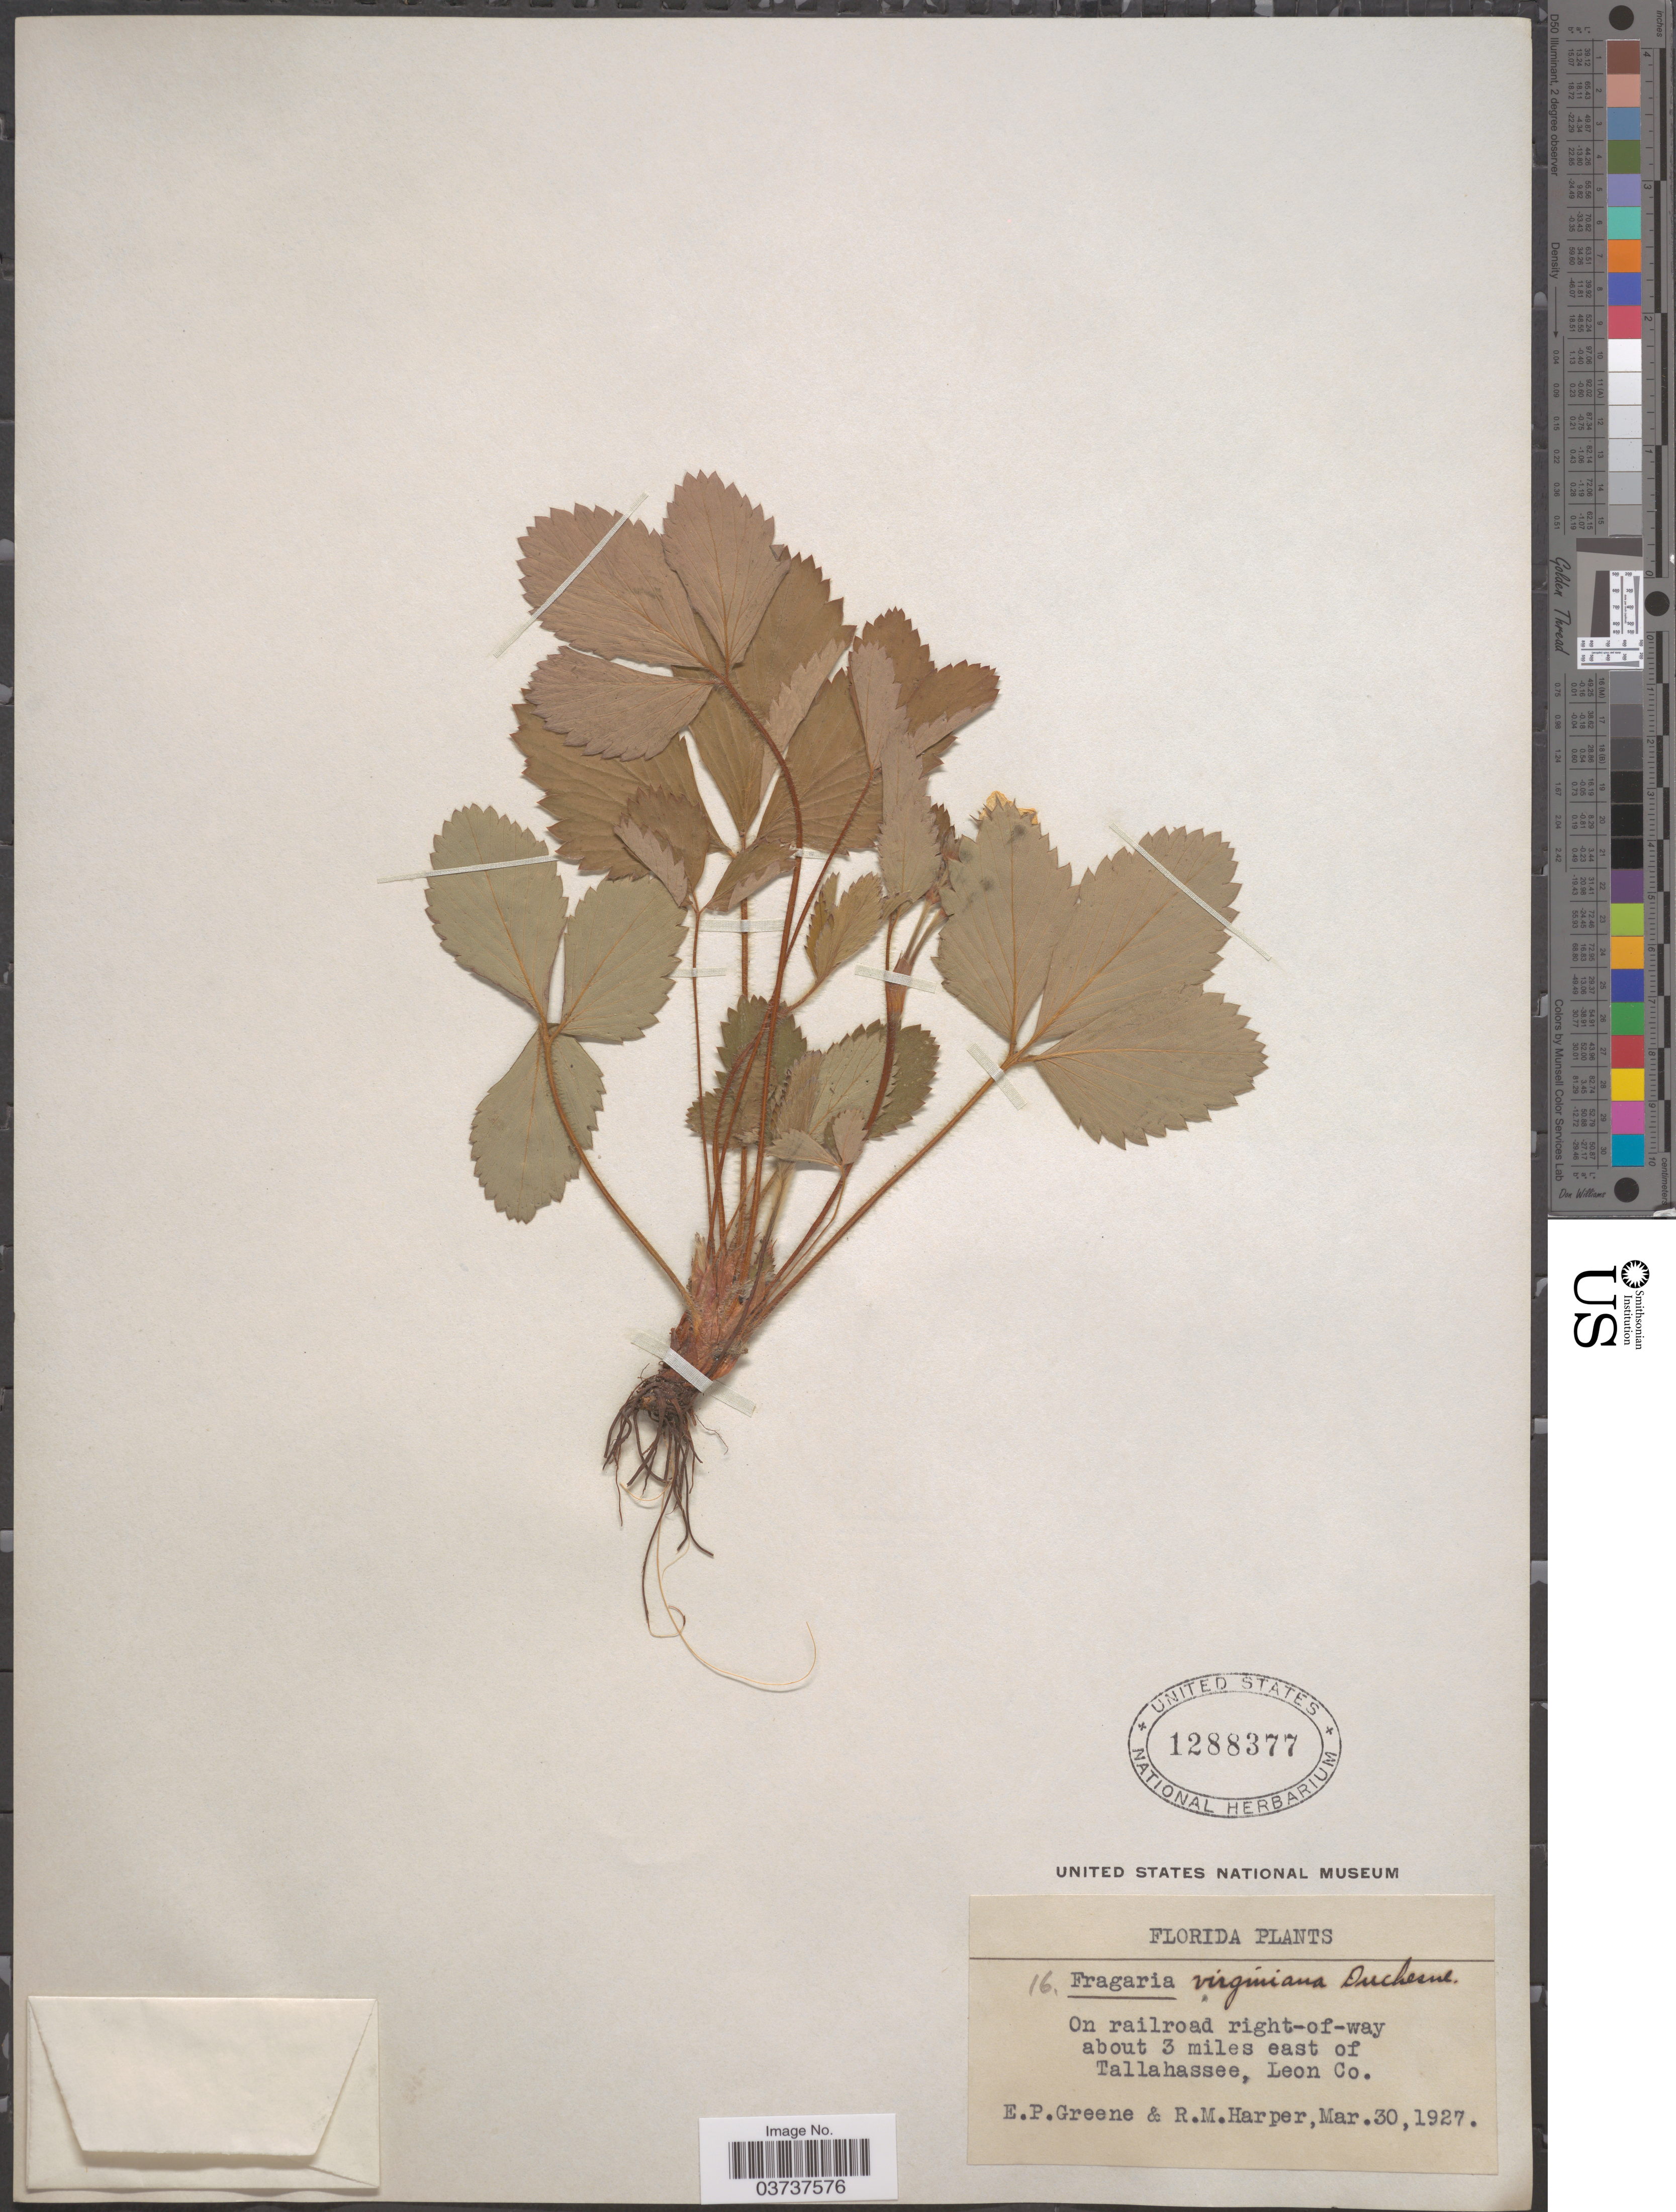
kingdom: Plantae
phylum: Tracheophyta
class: Magnoliopsida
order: Rosales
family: Rosaceae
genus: Fragaria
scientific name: Fragaria virginiana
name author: Mill.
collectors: E. L. Greene & R. Harper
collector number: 16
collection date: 1927-03-30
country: United States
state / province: Florida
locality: On railroad right-of-way about 3 miles east of Tallahassee, Leon Co.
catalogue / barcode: US 1288377